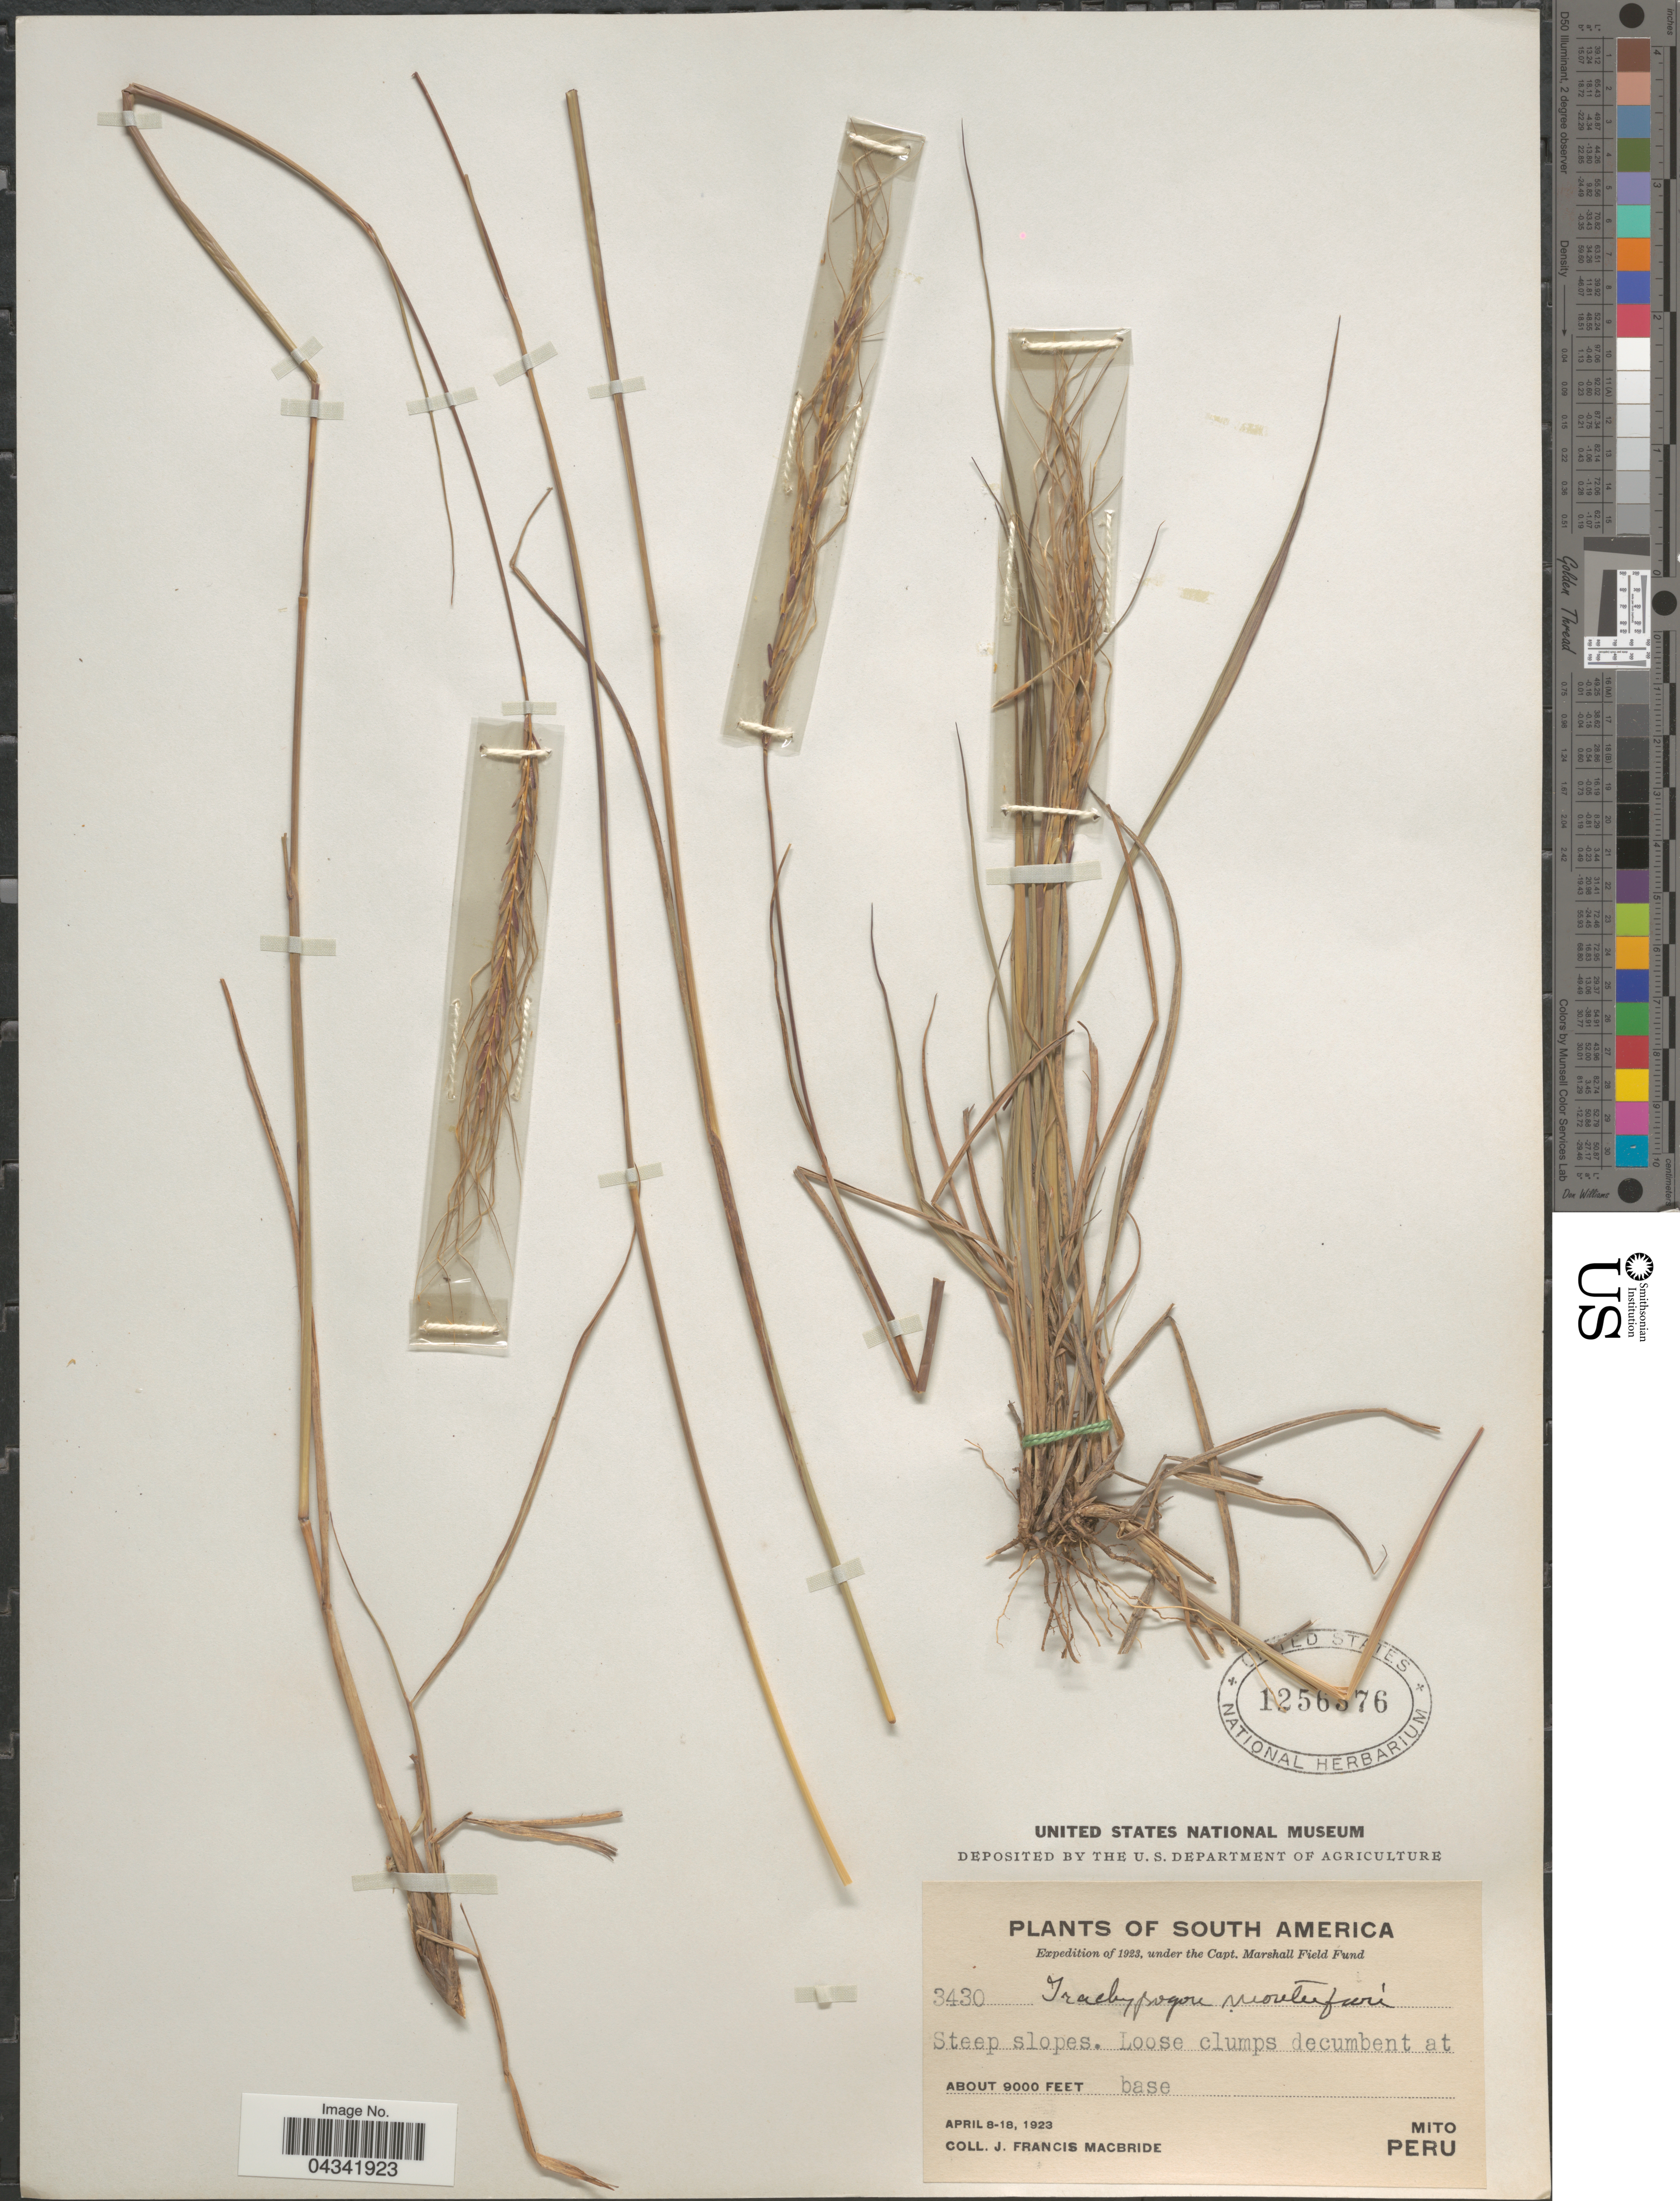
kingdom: Plantae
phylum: Tracheophyta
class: Liliopsida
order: Poales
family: Poaceae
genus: Trachypogon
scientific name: Trachypogon spicatus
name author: (L. f.) Kuntze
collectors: J. F. Macbride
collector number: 3430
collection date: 1923-04-08/1923-04-18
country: Peru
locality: Expedition of 1922. Steep slopes. Mito.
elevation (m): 2743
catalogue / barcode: US 1256576